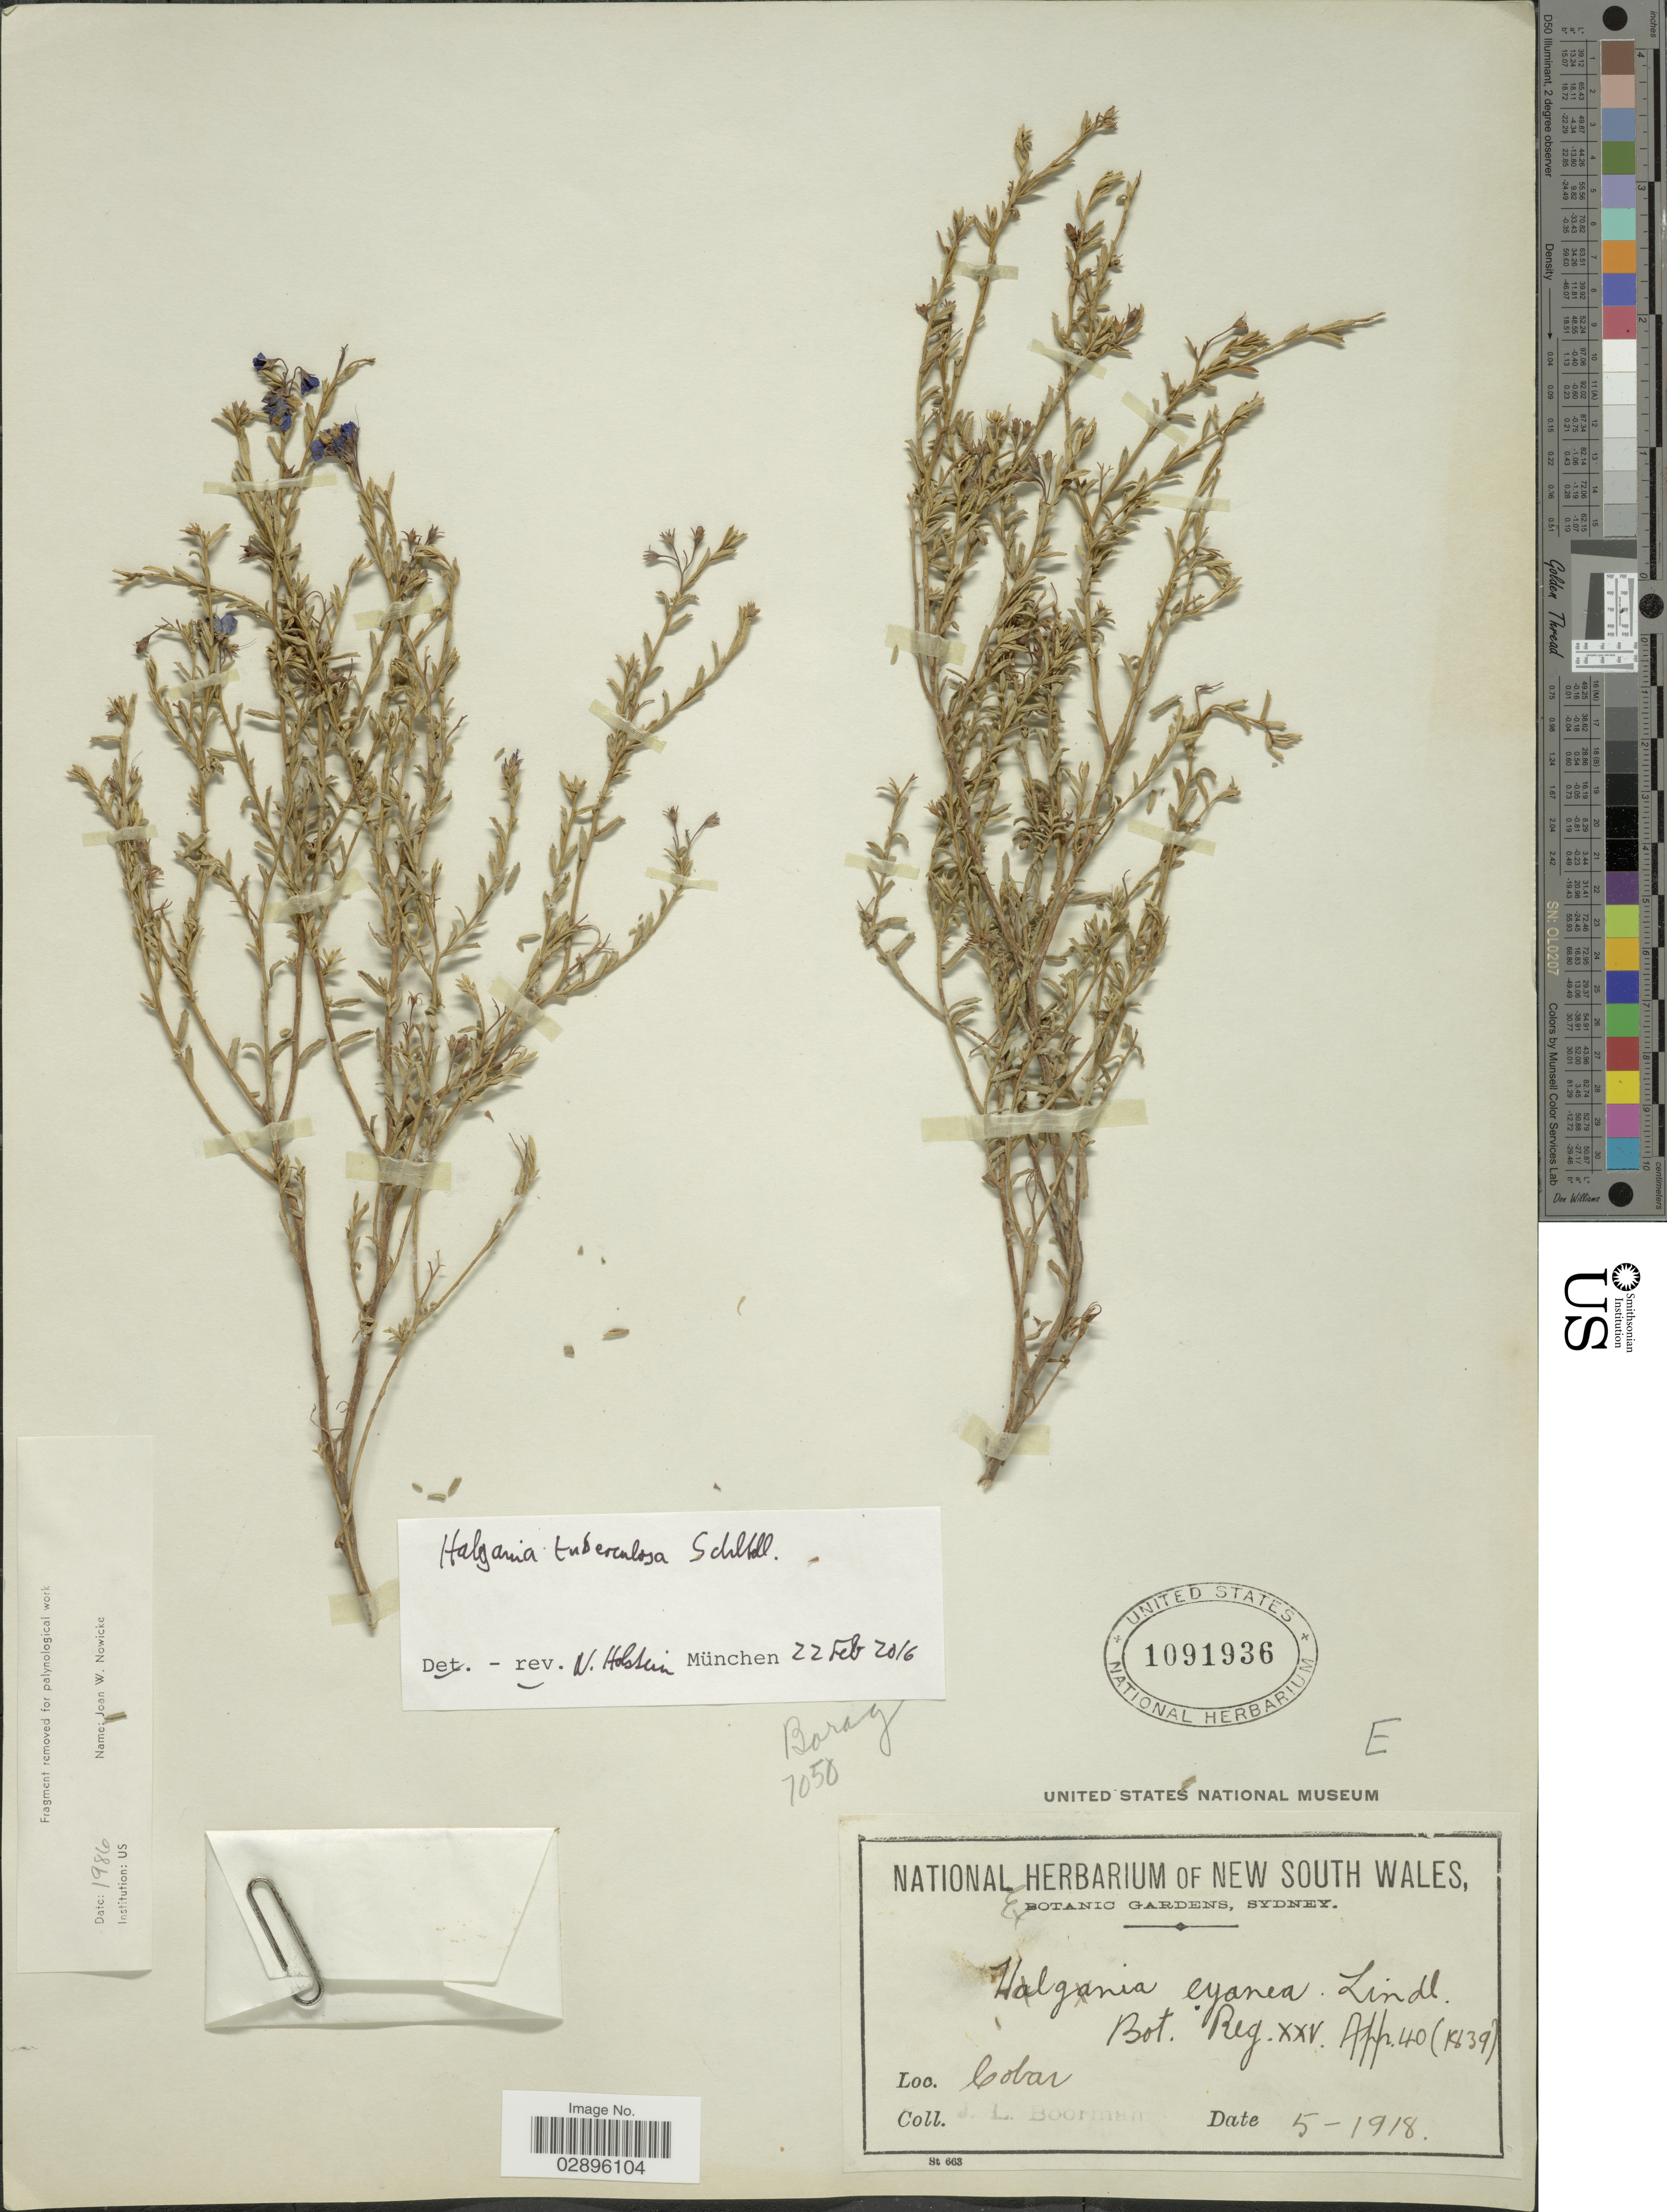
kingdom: Plantae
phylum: Tracheophyta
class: Magnoliopsida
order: Boraginales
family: Ehretiaceae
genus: Halgania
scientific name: Halgania tuberculosa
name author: Schltdl.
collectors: J. Boorman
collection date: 1918-05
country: Australia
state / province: New South Wales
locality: Cobar.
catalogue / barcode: US 1091936